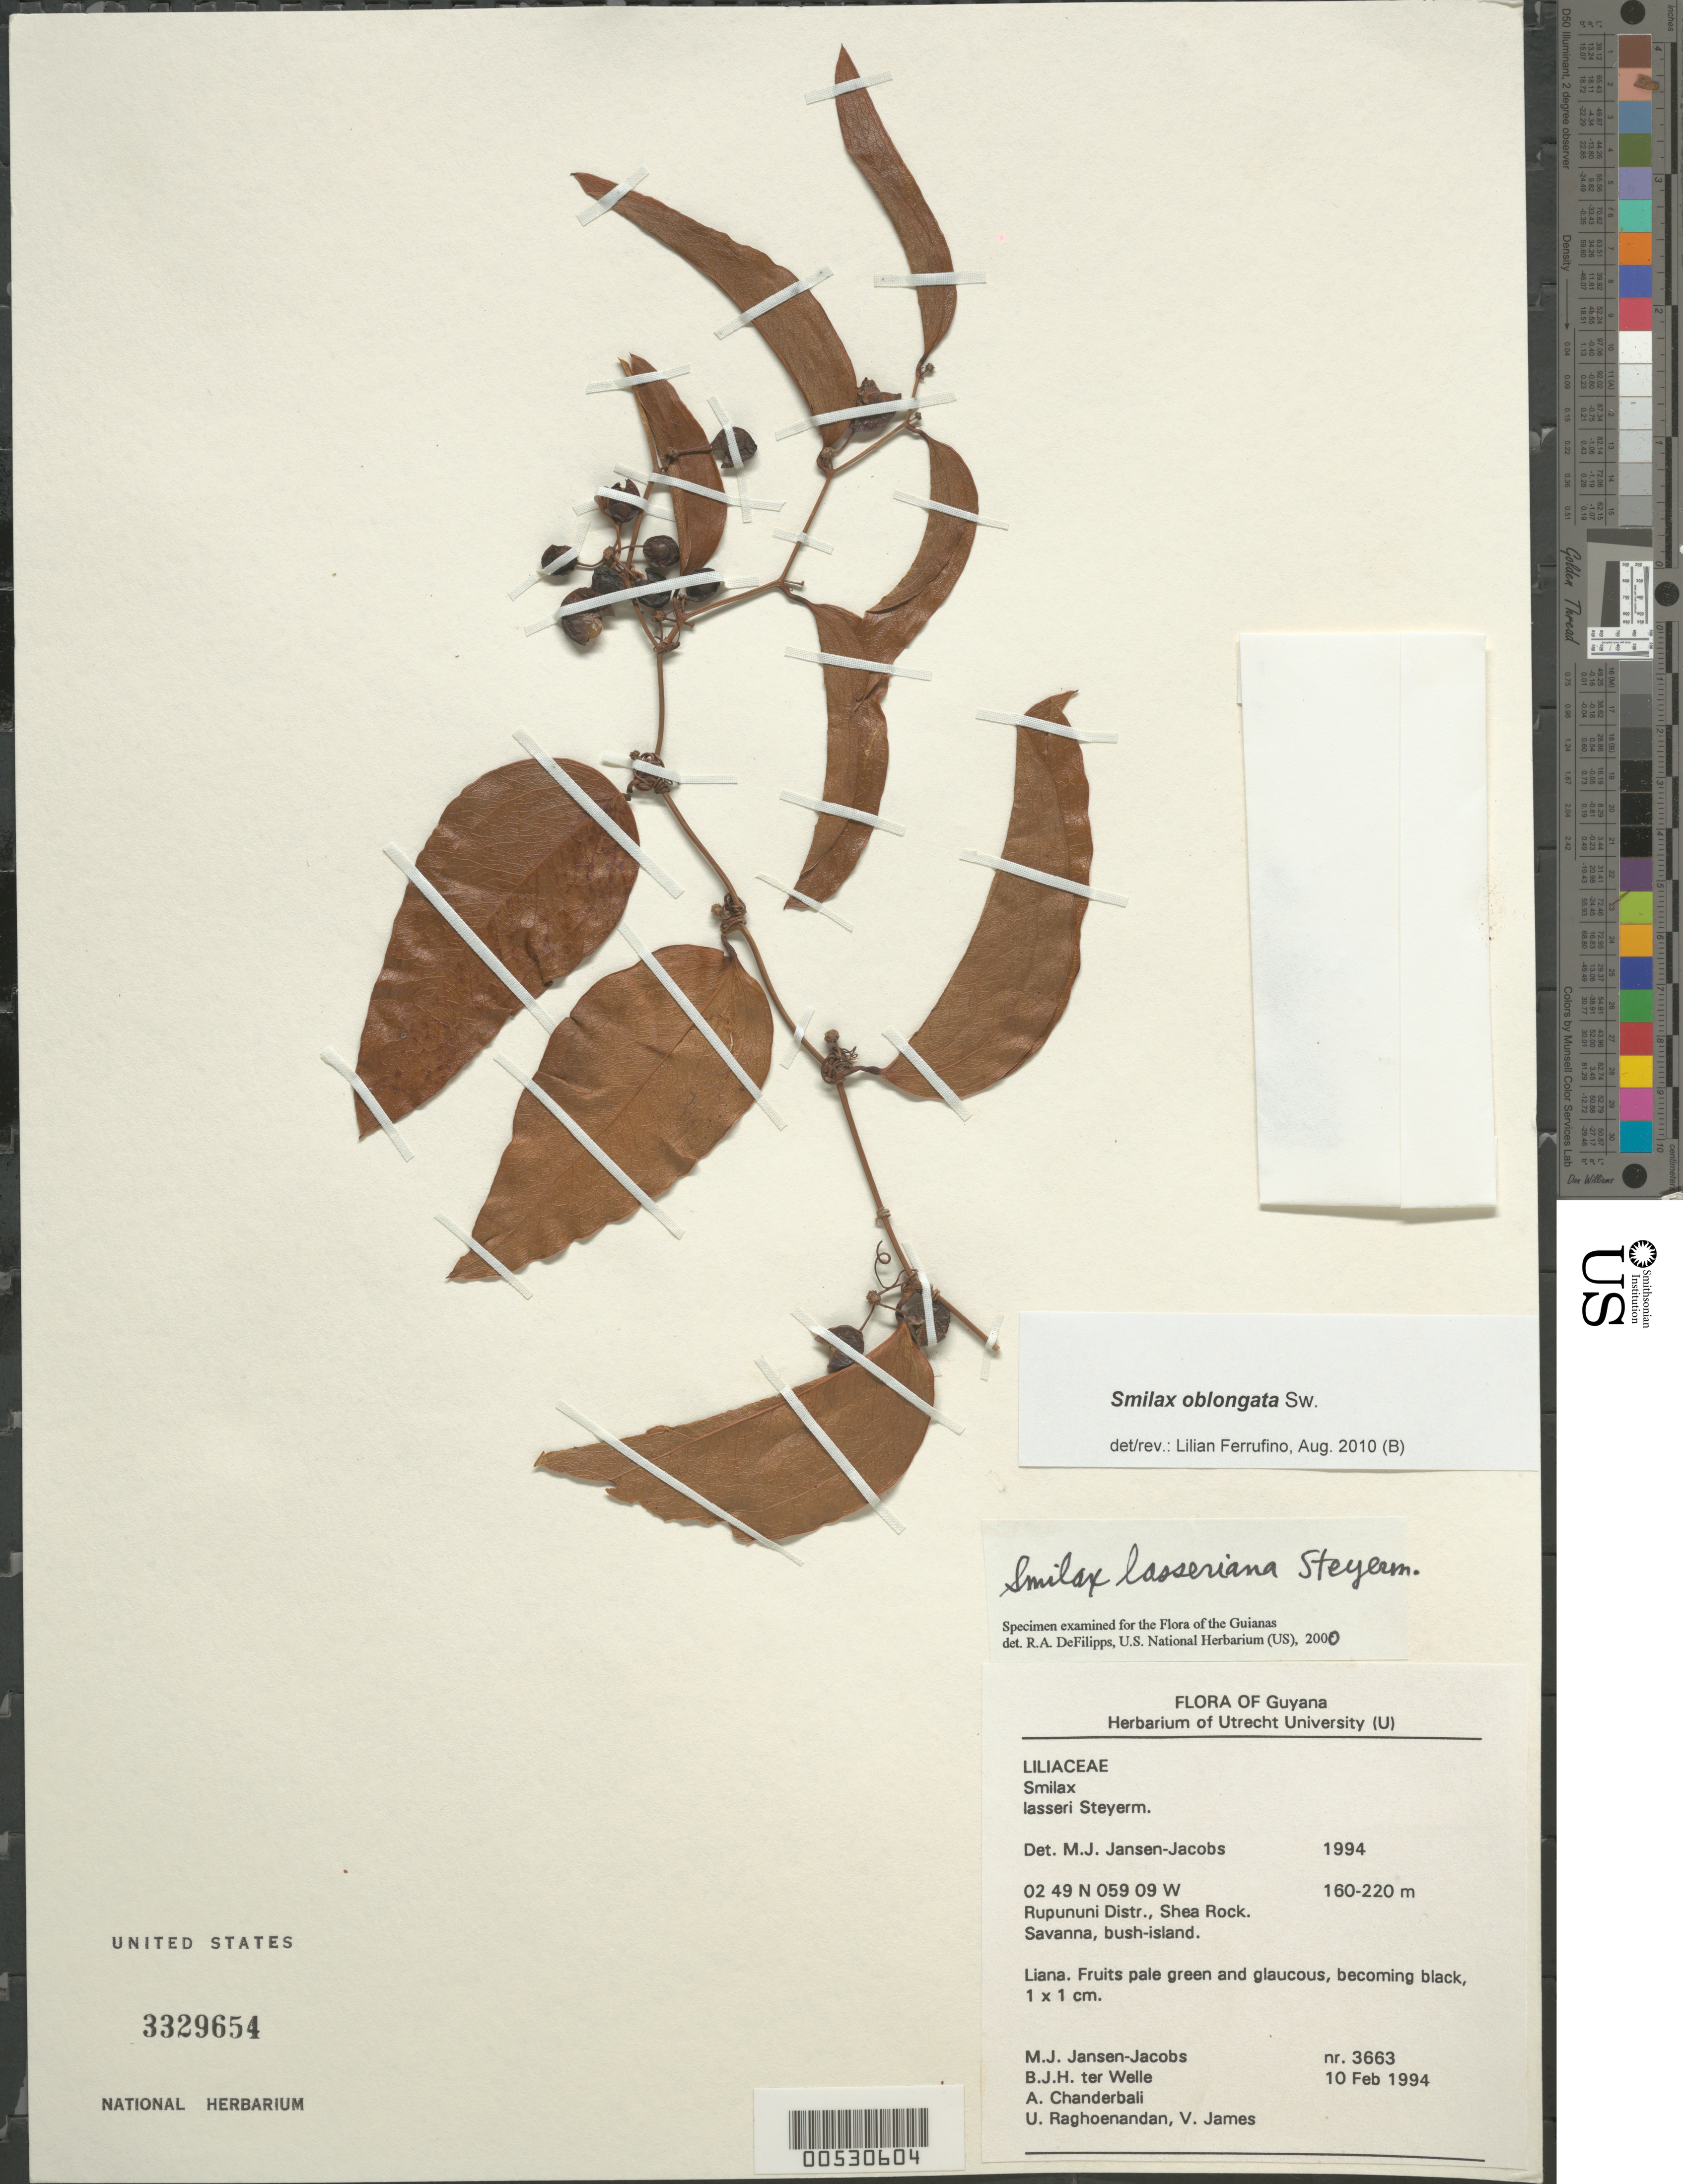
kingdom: Plantae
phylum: Tracheophyta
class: Liliopsida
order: Liliales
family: Smilacaceae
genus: Smilax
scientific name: Smilax oblongata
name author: Sw.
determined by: Ferrufino, L., (USJ), Herbario Universidad de Costa Rica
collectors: M. J. Jansen-Jacobs, B. Welle, A. S. Chanderbali, U. Raghoenandan & V. James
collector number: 3663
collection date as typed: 10-Feb-94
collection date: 1994-02-10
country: Guyana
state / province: U. Takutu-U. Essequibo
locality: Shea Rock, Rupununi Dist.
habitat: Savanna, bush island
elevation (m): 160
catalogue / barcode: US 3329654